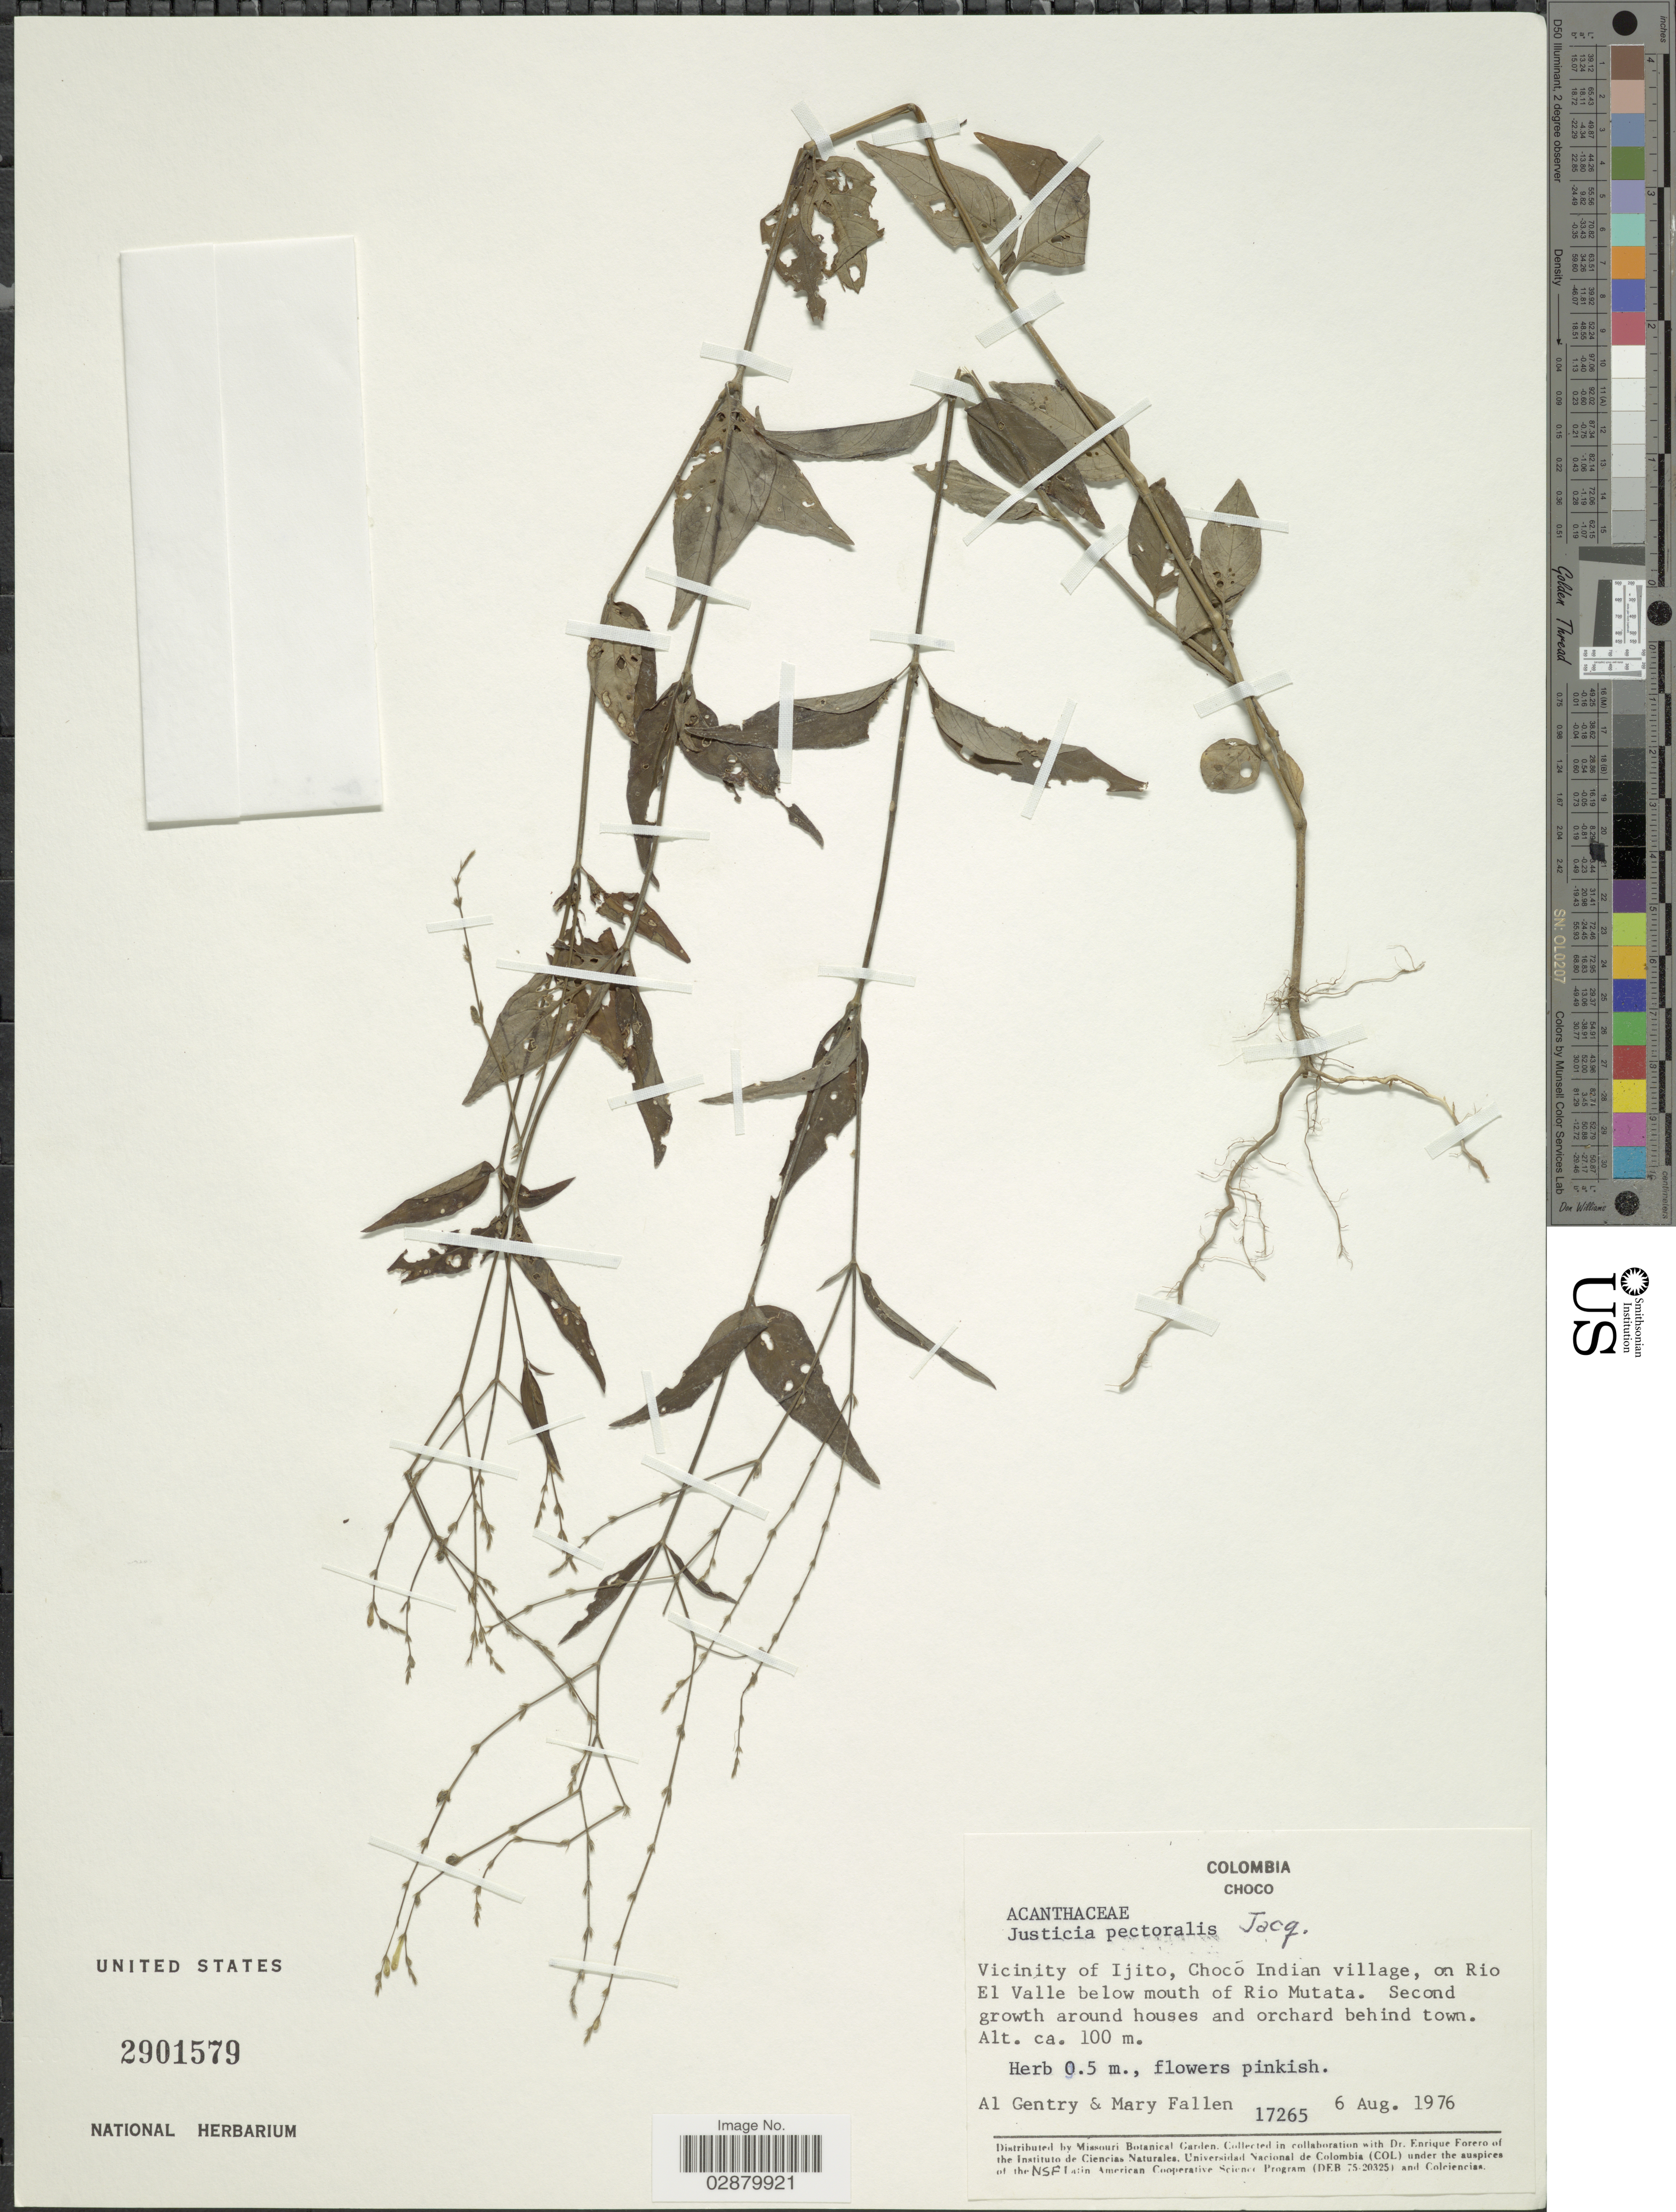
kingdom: Plantae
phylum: Tracheophyta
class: Magnoliopsida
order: Lamiales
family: Acanthaceae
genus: Justicia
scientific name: Justicia pectoralis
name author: Jacq.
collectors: A. H. Gentry & M. Fallen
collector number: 17265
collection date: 1976-08-06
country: Colombia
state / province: Chocó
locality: Vicinity of Ijito, Chocó Indian village, on Rio El Valle below mouth of Rio Mutata.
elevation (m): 100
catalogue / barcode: US 2901579